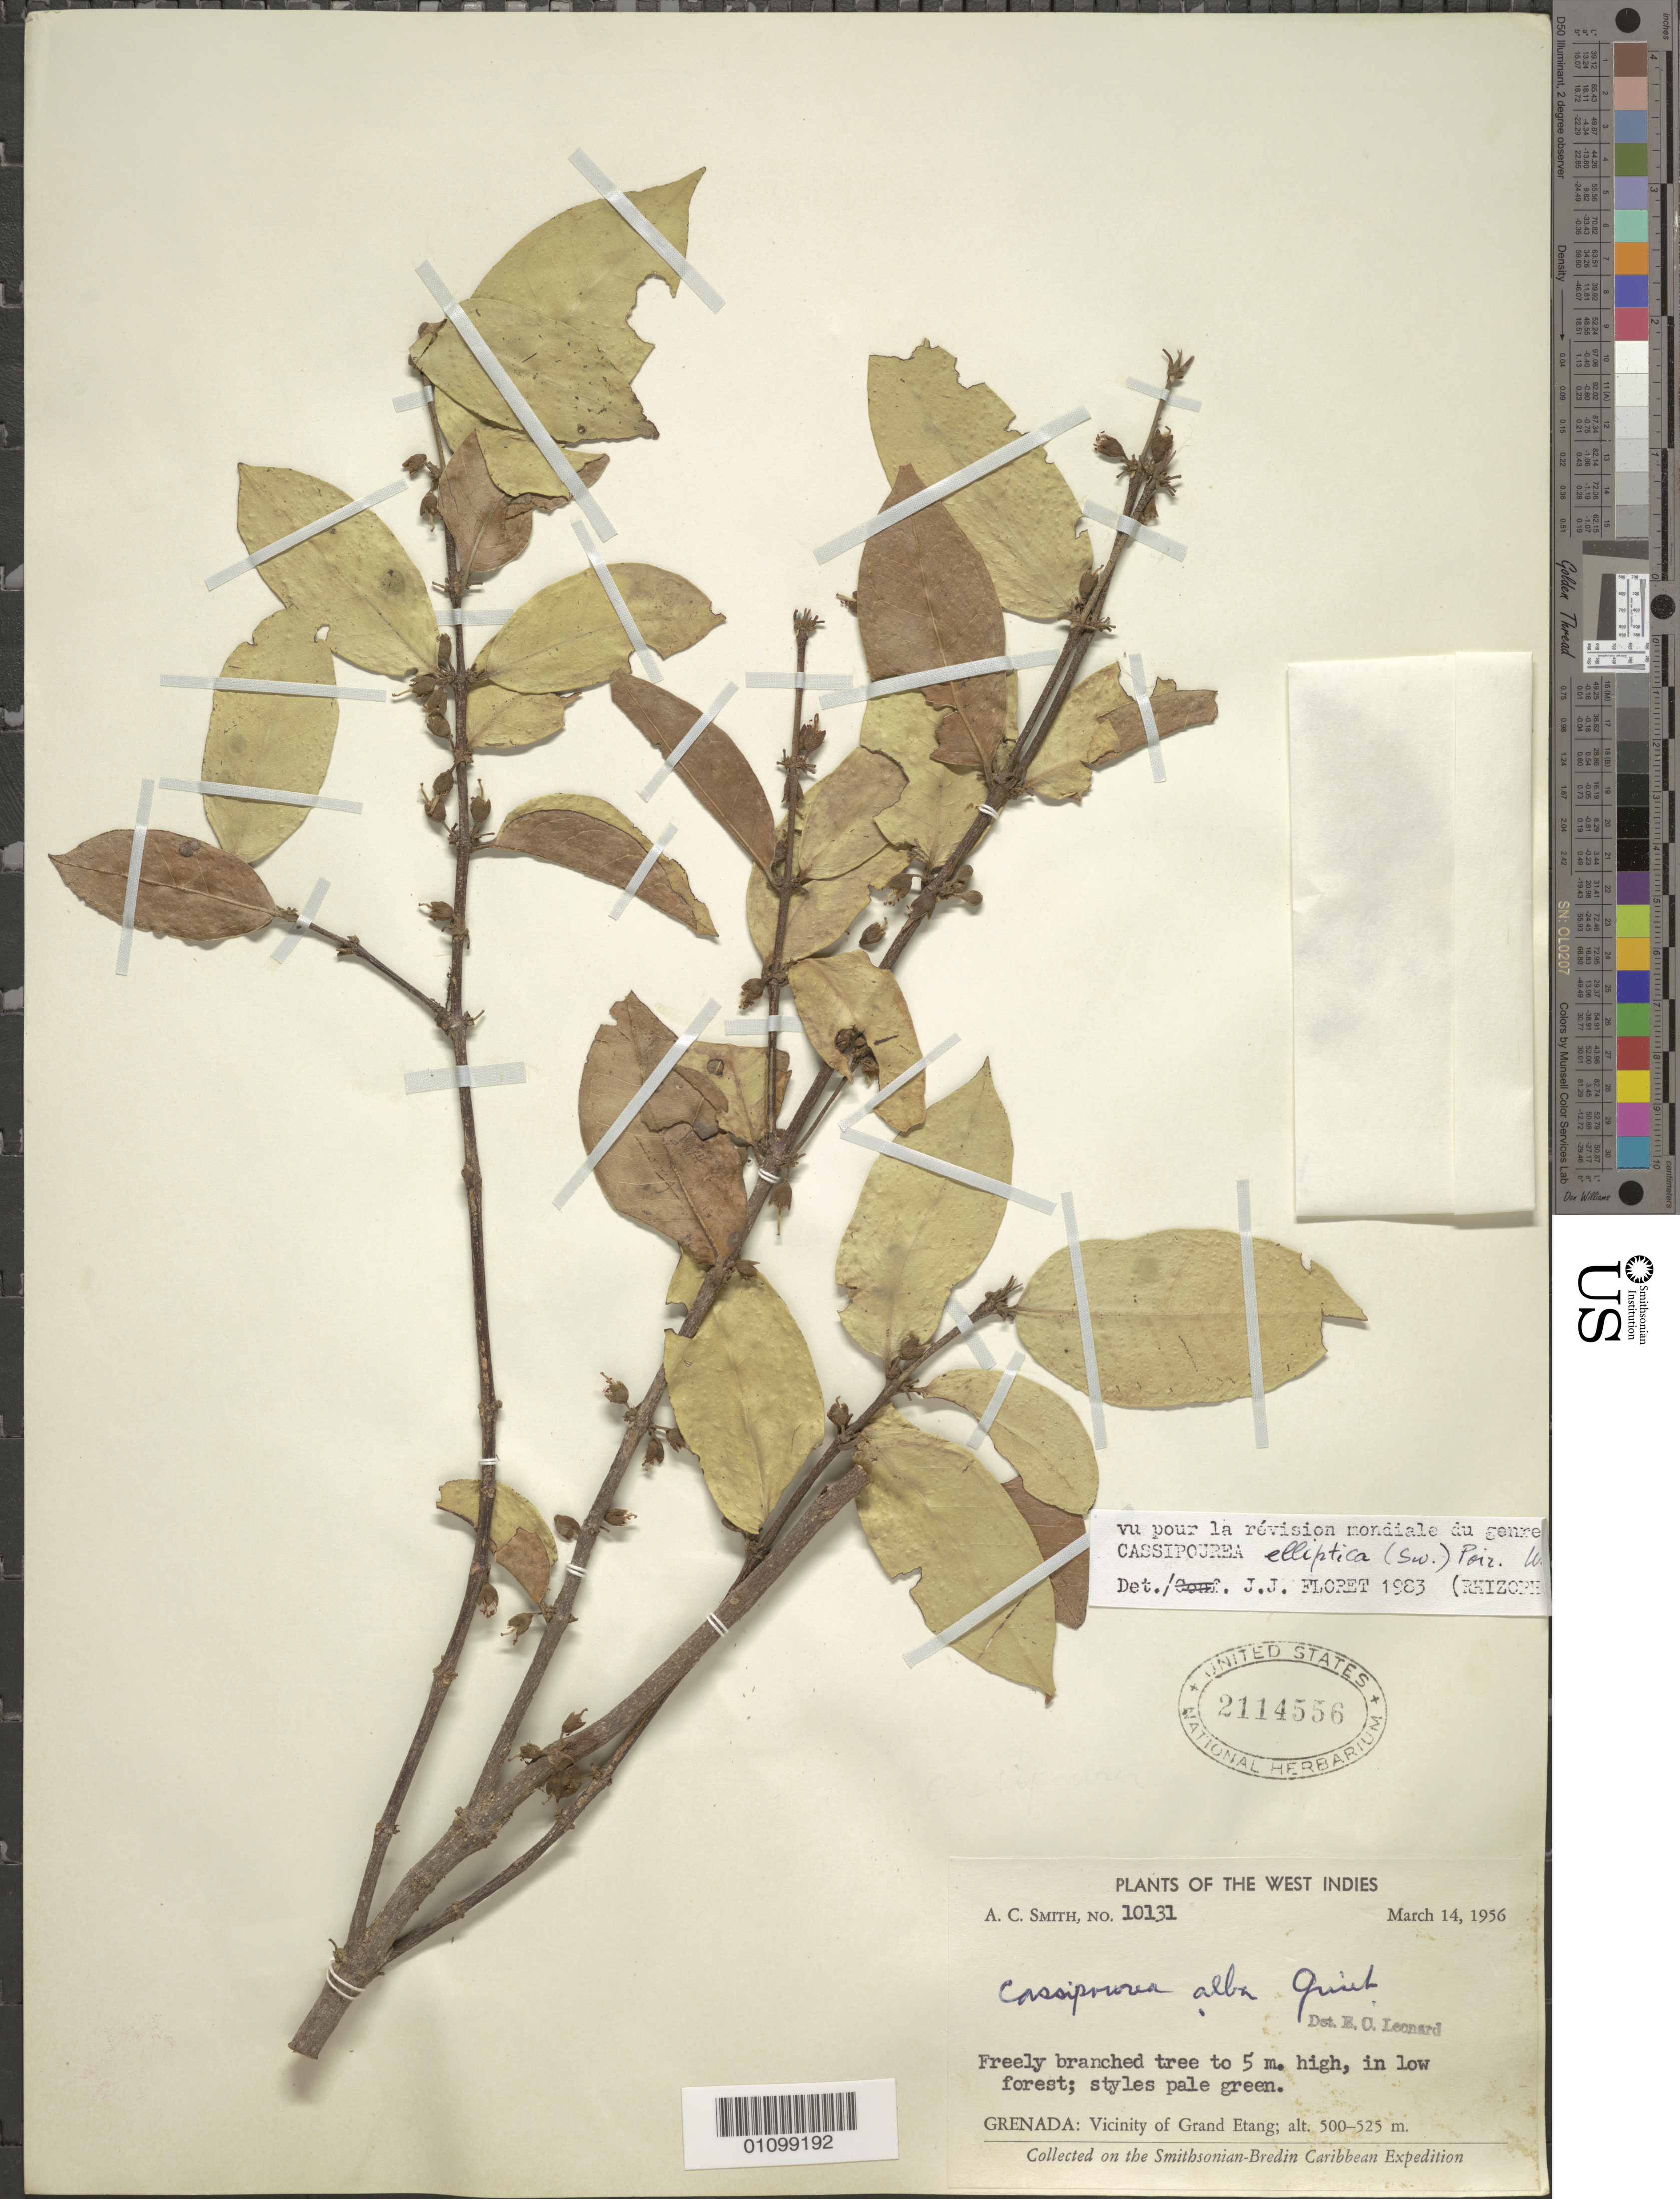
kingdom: Plantae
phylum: Tracheophyta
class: Magnoliopsida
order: Malpighiales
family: Rhizophoraceae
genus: Cassipourea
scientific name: Cassipourea elliptica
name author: (Sw.) Poir.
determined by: Prance, G. T.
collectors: A. C. Smith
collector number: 10131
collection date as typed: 14 Mar 1956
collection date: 1956-03-14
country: Grenada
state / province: Saint Andrew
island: Grenada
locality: Vicinity of Grand Etang..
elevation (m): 500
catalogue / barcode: US 2114556